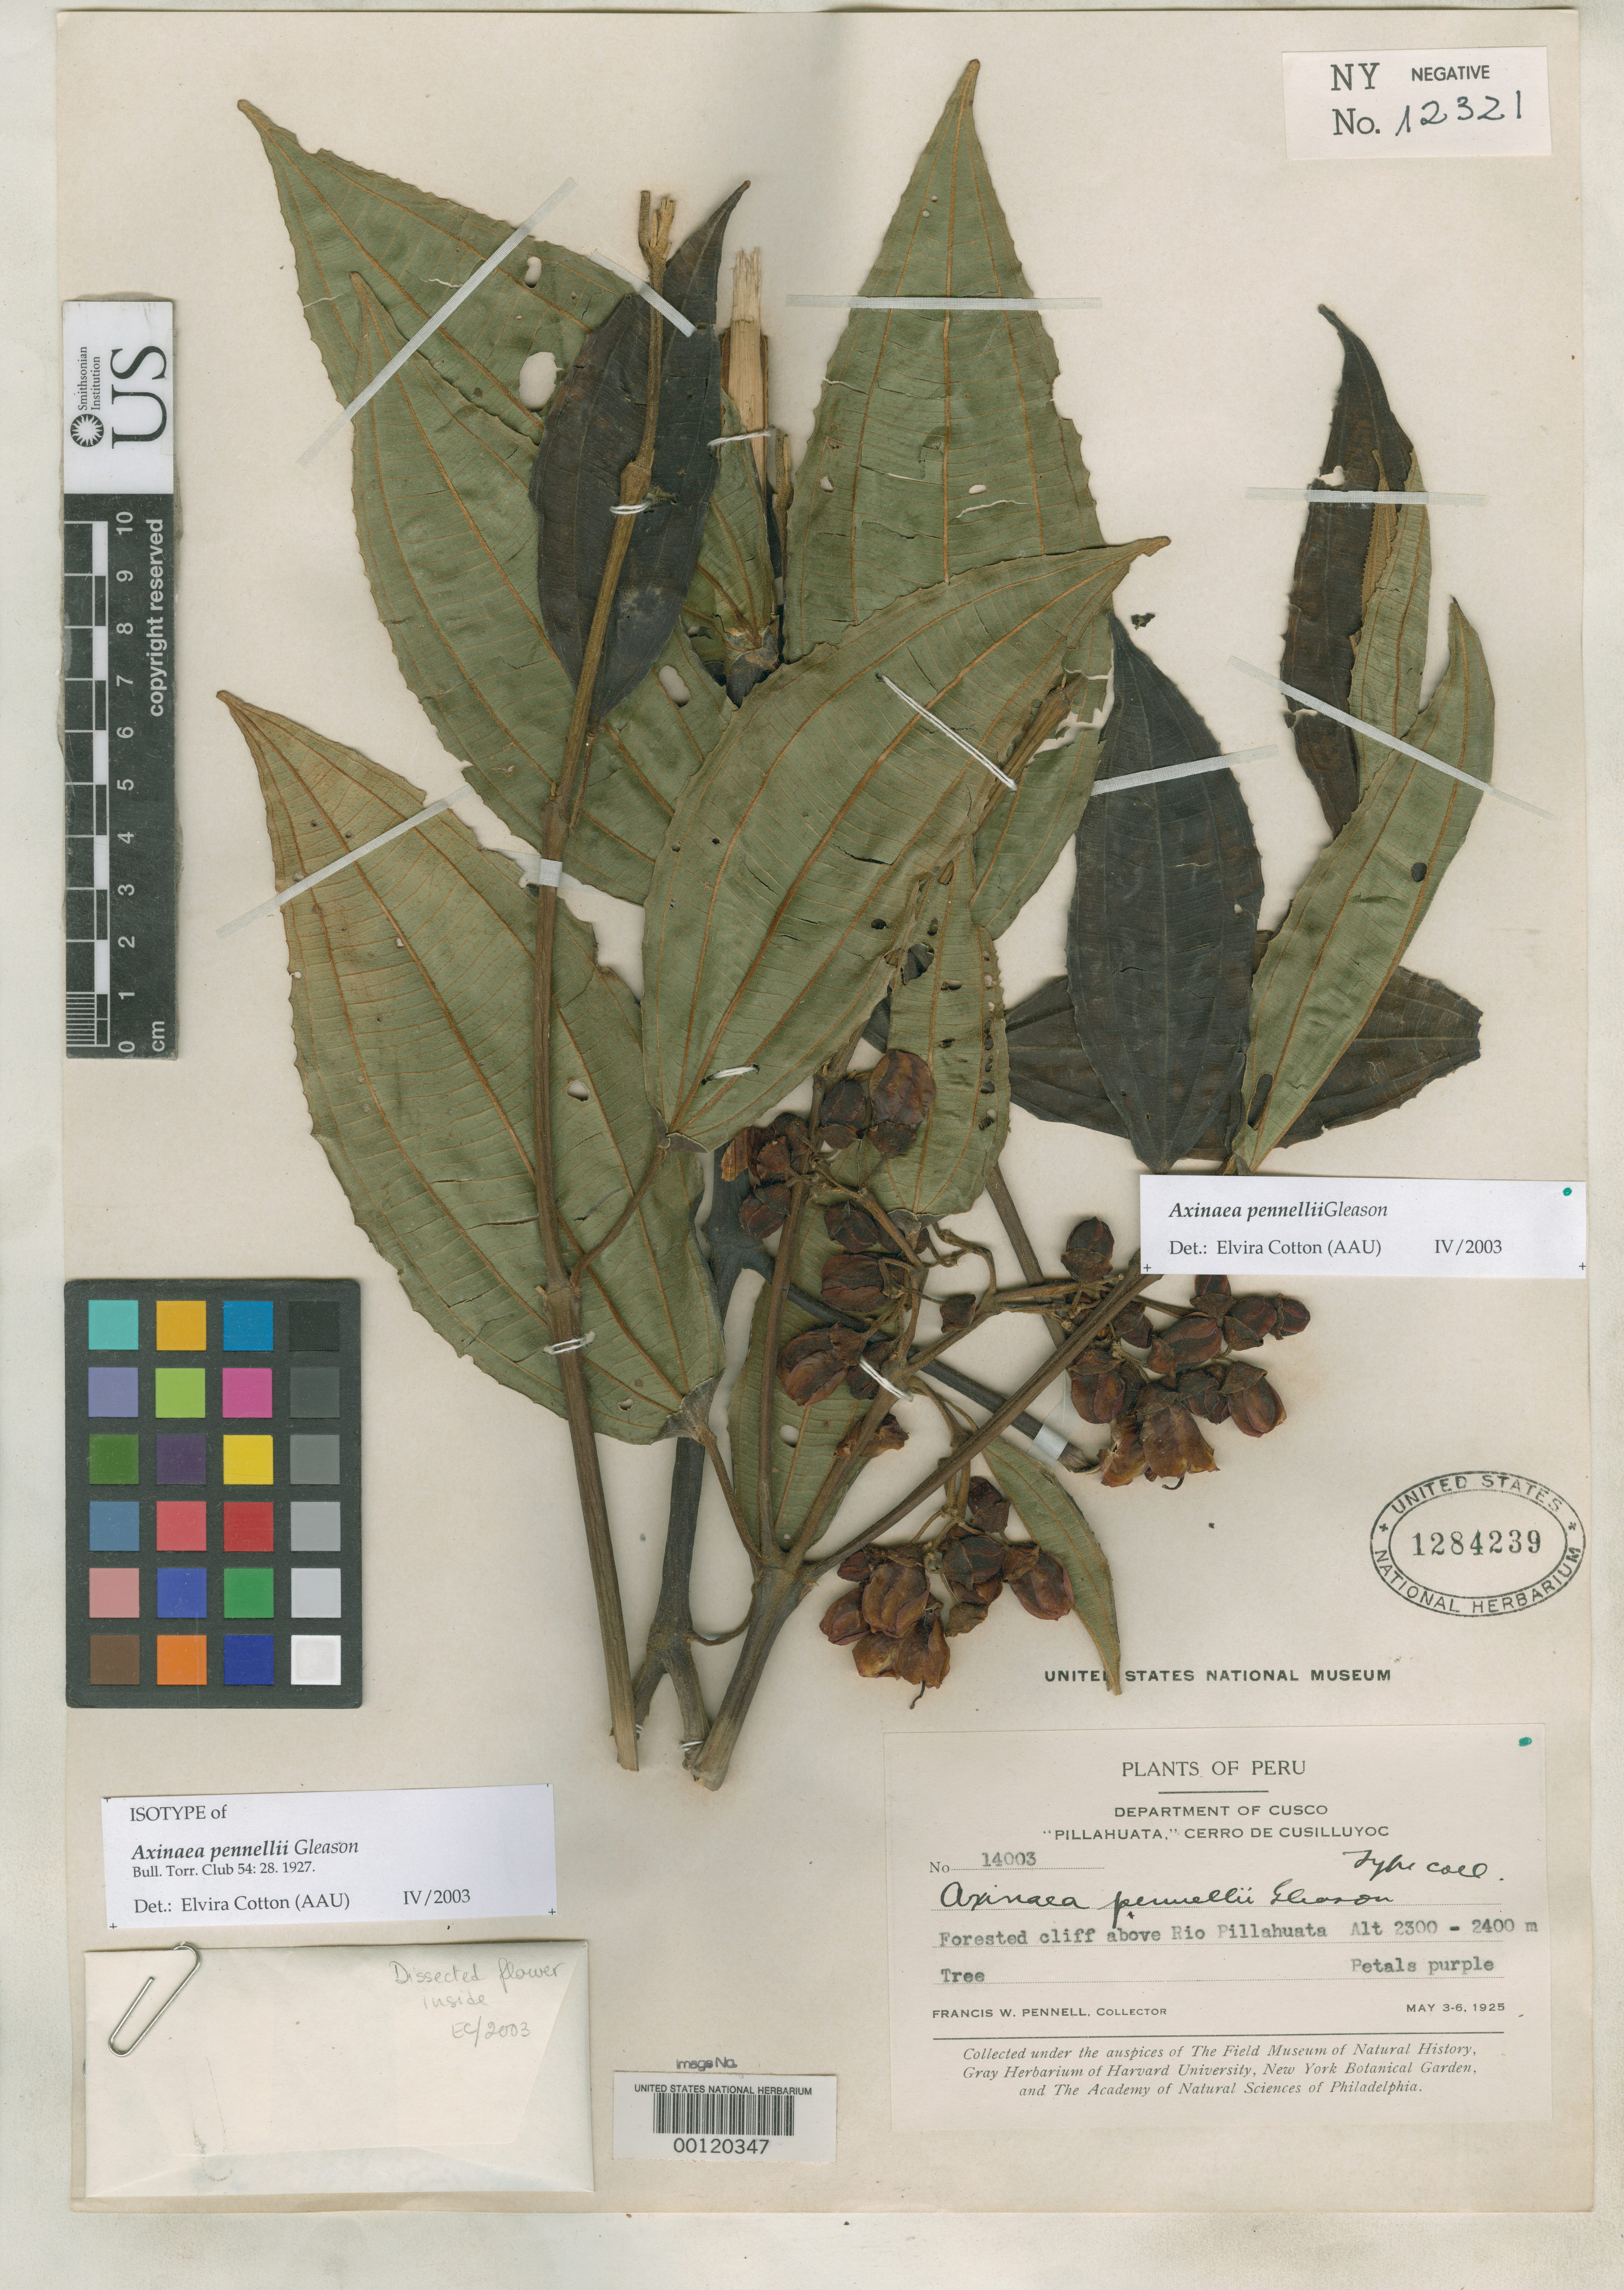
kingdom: Plantae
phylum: Tracheophyta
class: Magnoliopsida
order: Myrtales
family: Melastomataceae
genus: Axinaea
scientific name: Axinaea pennellii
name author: Gleason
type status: Isotype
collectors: F. W. Pennell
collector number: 14003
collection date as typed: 03 May 1925 to 06 May 1925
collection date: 1925-05-03/1925-05-06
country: Peru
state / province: Cusco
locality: above Río Pillahuata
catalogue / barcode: US 1284239